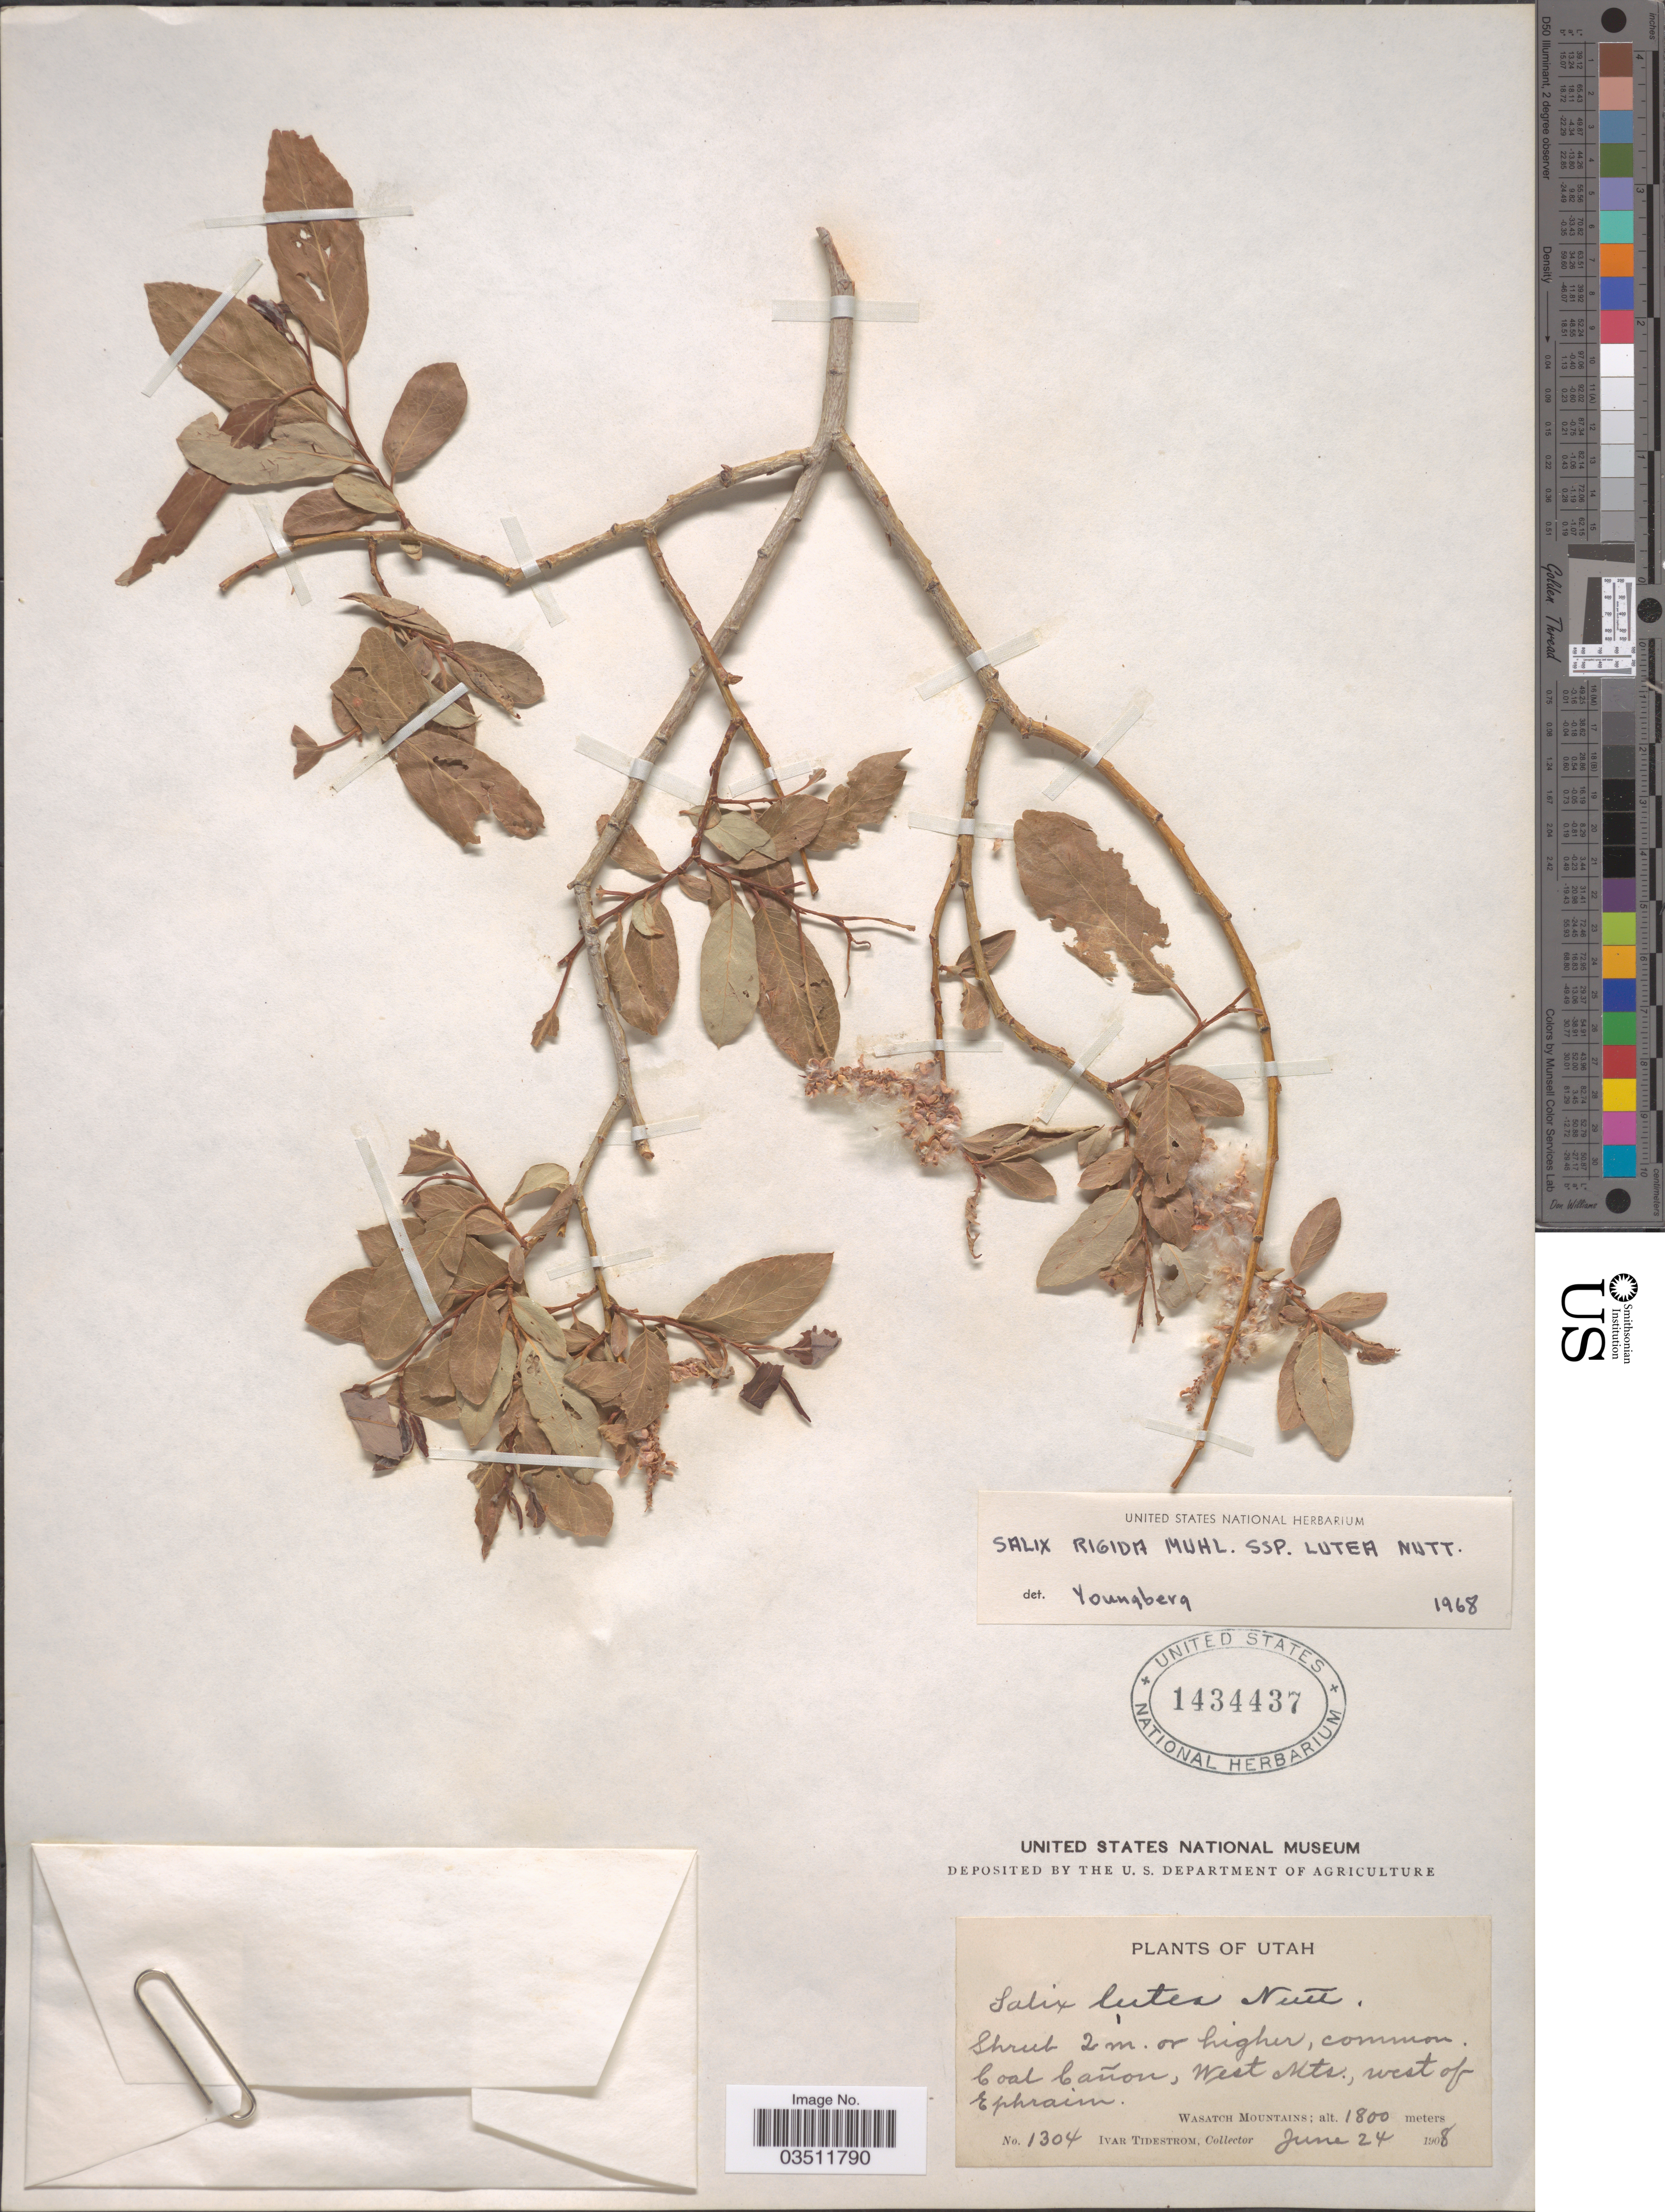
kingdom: Plantae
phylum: Tracheophyta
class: Magnoliopsida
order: Malpighiales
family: Salicaceae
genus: Salix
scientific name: Salix lutea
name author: Nutt.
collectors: I. F. Tidestrom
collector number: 1304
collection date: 1908-06-24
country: United States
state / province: Utah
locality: Coal Cañon, West Mts., west of Ephraim. Wasatch Mountains.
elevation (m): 1800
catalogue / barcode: US 1434437